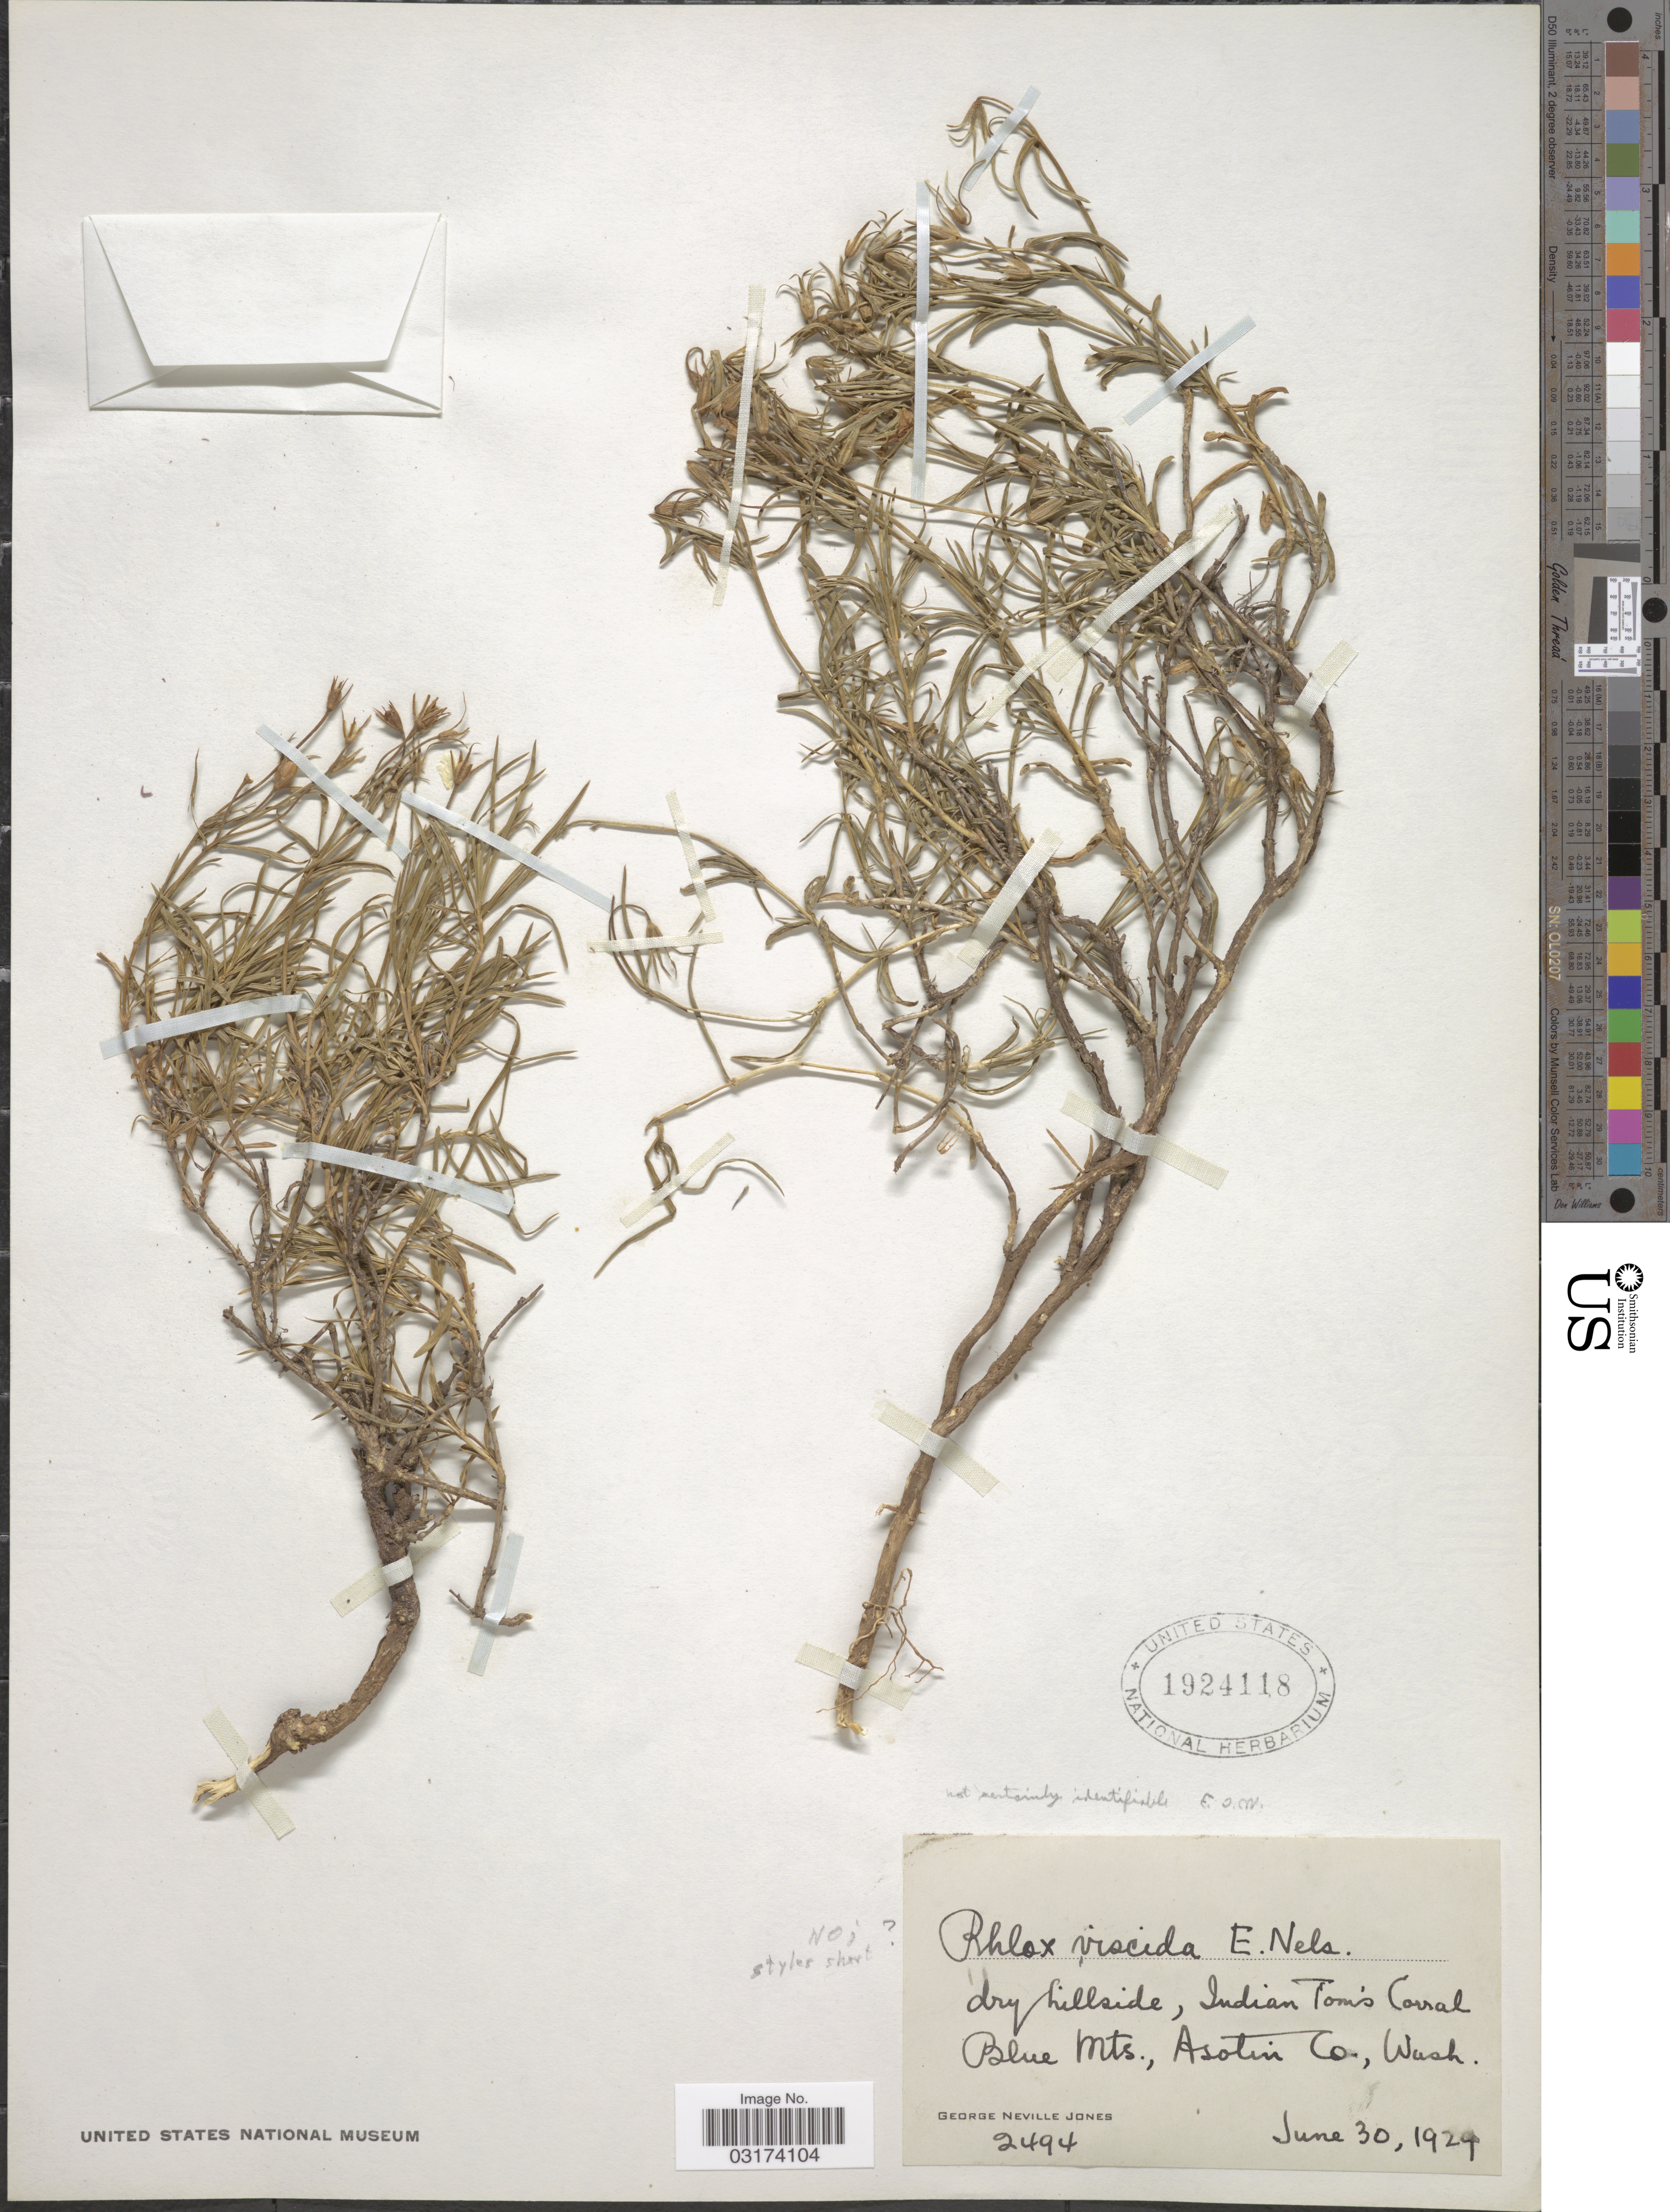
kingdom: Plantae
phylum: Tracheophyta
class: Magnoliopsida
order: Ericales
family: Polemoniaceae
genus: Phlox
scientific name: Phlox viscida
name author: E.E. Nelson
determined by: Mayfield, M. H.; Ferguson, C. J.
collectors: G. N. Jones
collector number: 2494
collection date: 1929-06-30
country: United States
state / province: Washington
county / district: Asotin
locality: Dry hillside, Indian Tom's Corral Blue Mts., Asotin Co.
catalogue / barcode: US 1924118